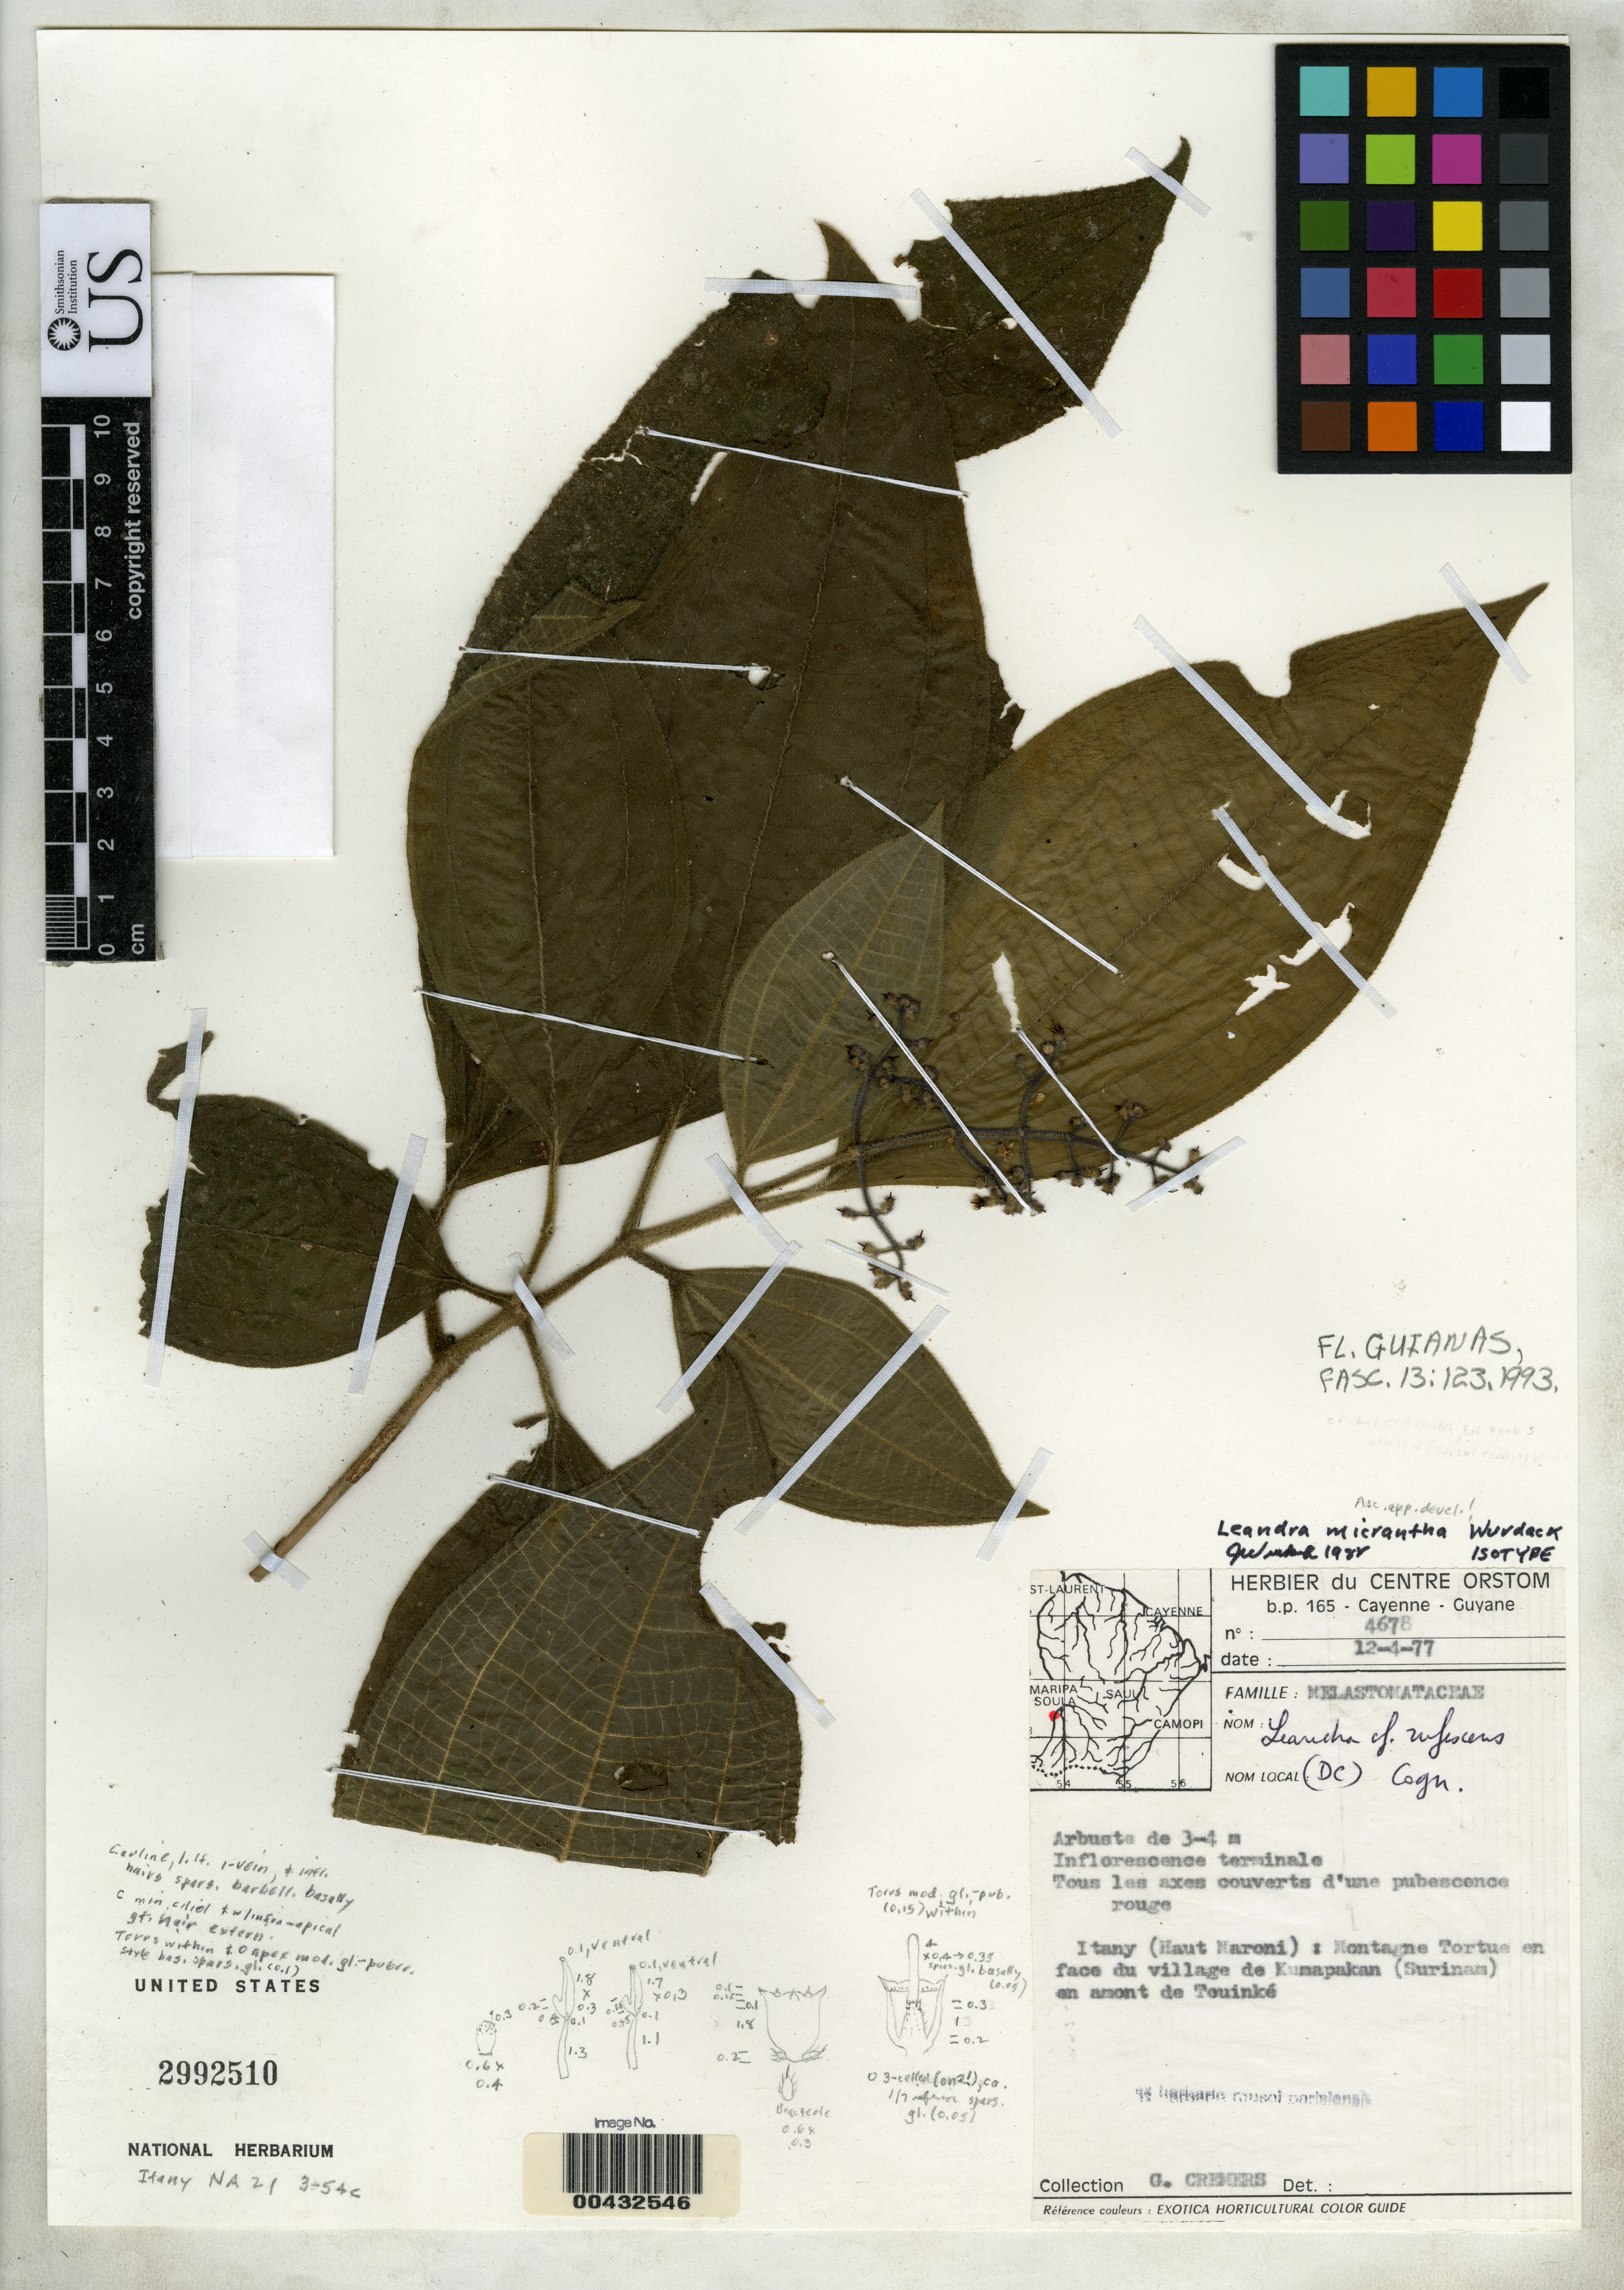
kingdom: Plantae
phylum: Tracheophyta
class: Magnoliopsida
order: Myrtales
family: Melastomataceae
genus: Leandra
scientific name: Leandra micrantha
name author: Wurdack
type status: Isotype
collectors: G. Cremers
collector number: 4678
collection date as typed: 12 Apr 1977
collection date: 1977-04-12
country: French Guiana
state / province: Cayenne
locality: Itany (Haut Maroni), Montagne Tortua en face du village de Kumapakan (Surinam) on Mount de Touinke.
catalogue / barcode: US 2992510